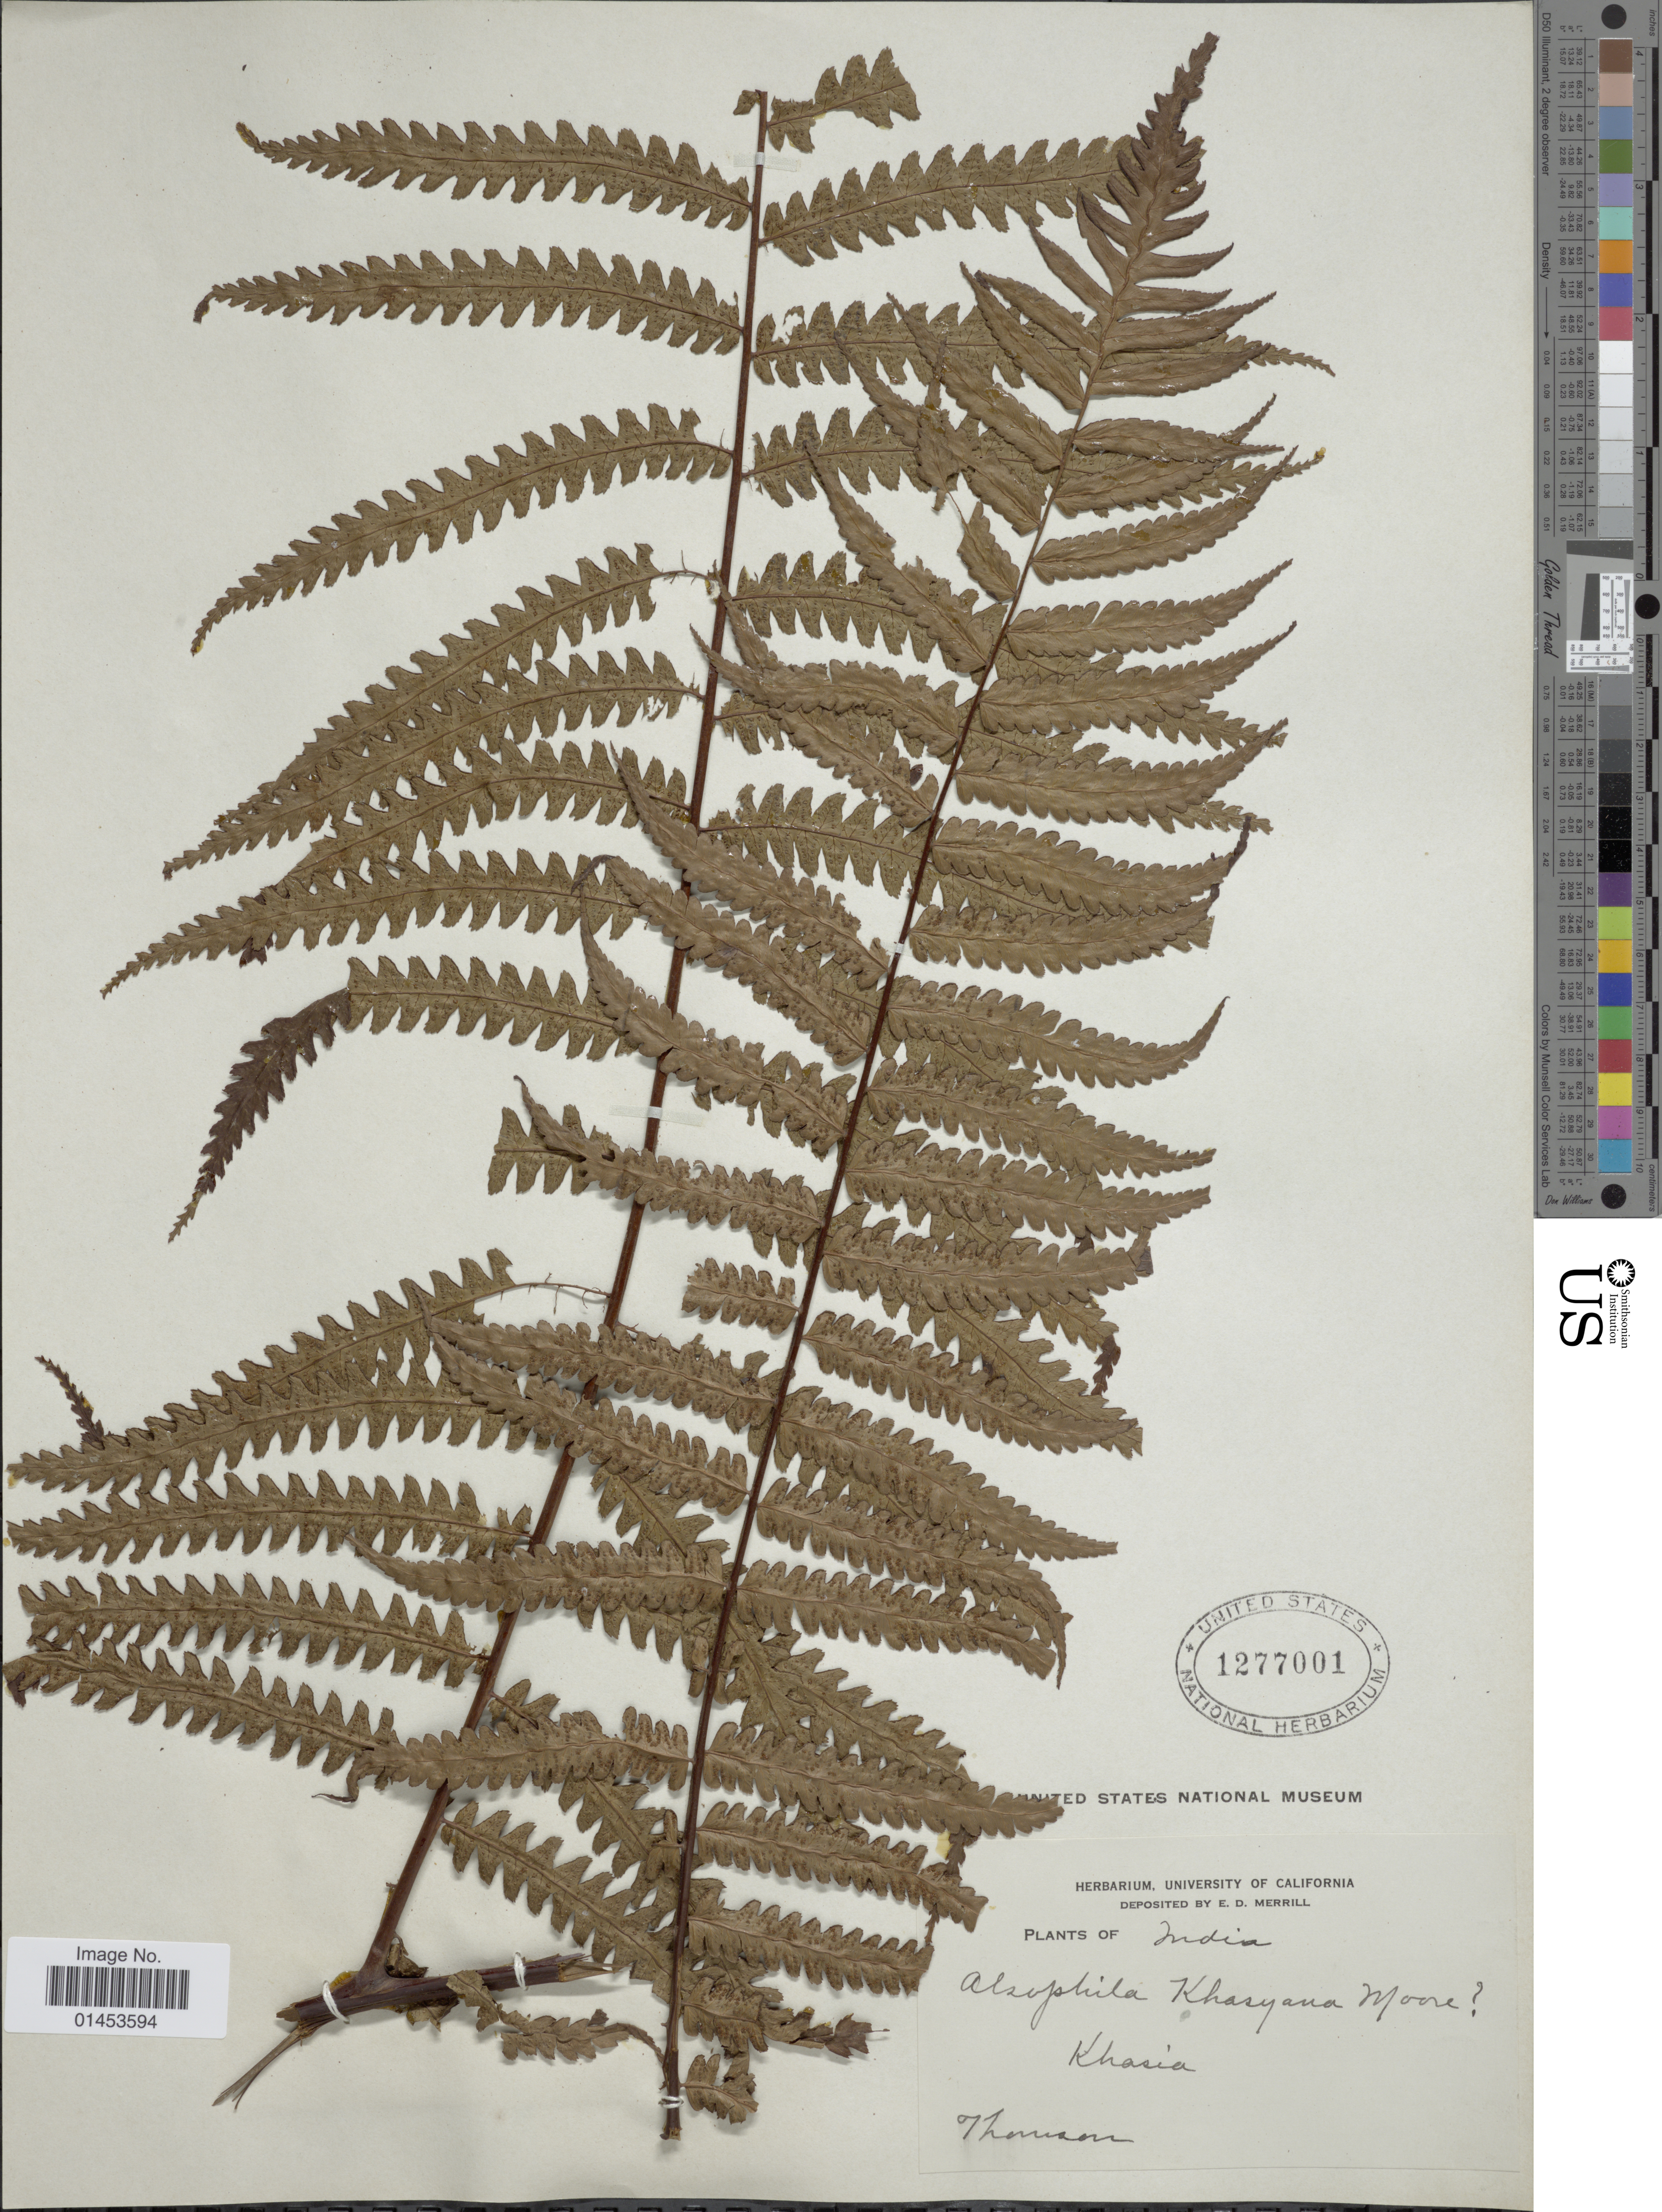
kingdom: Plantae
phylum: Tracheophyta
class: Polypodiopsida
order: Cyatheales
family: Cyatheaceae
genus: Cyathea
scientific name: Cyathea gigantea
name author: (Wall. ex Hook.) Holttum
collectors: -- Thomson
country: India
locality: Khasia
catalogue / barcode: US 1277001